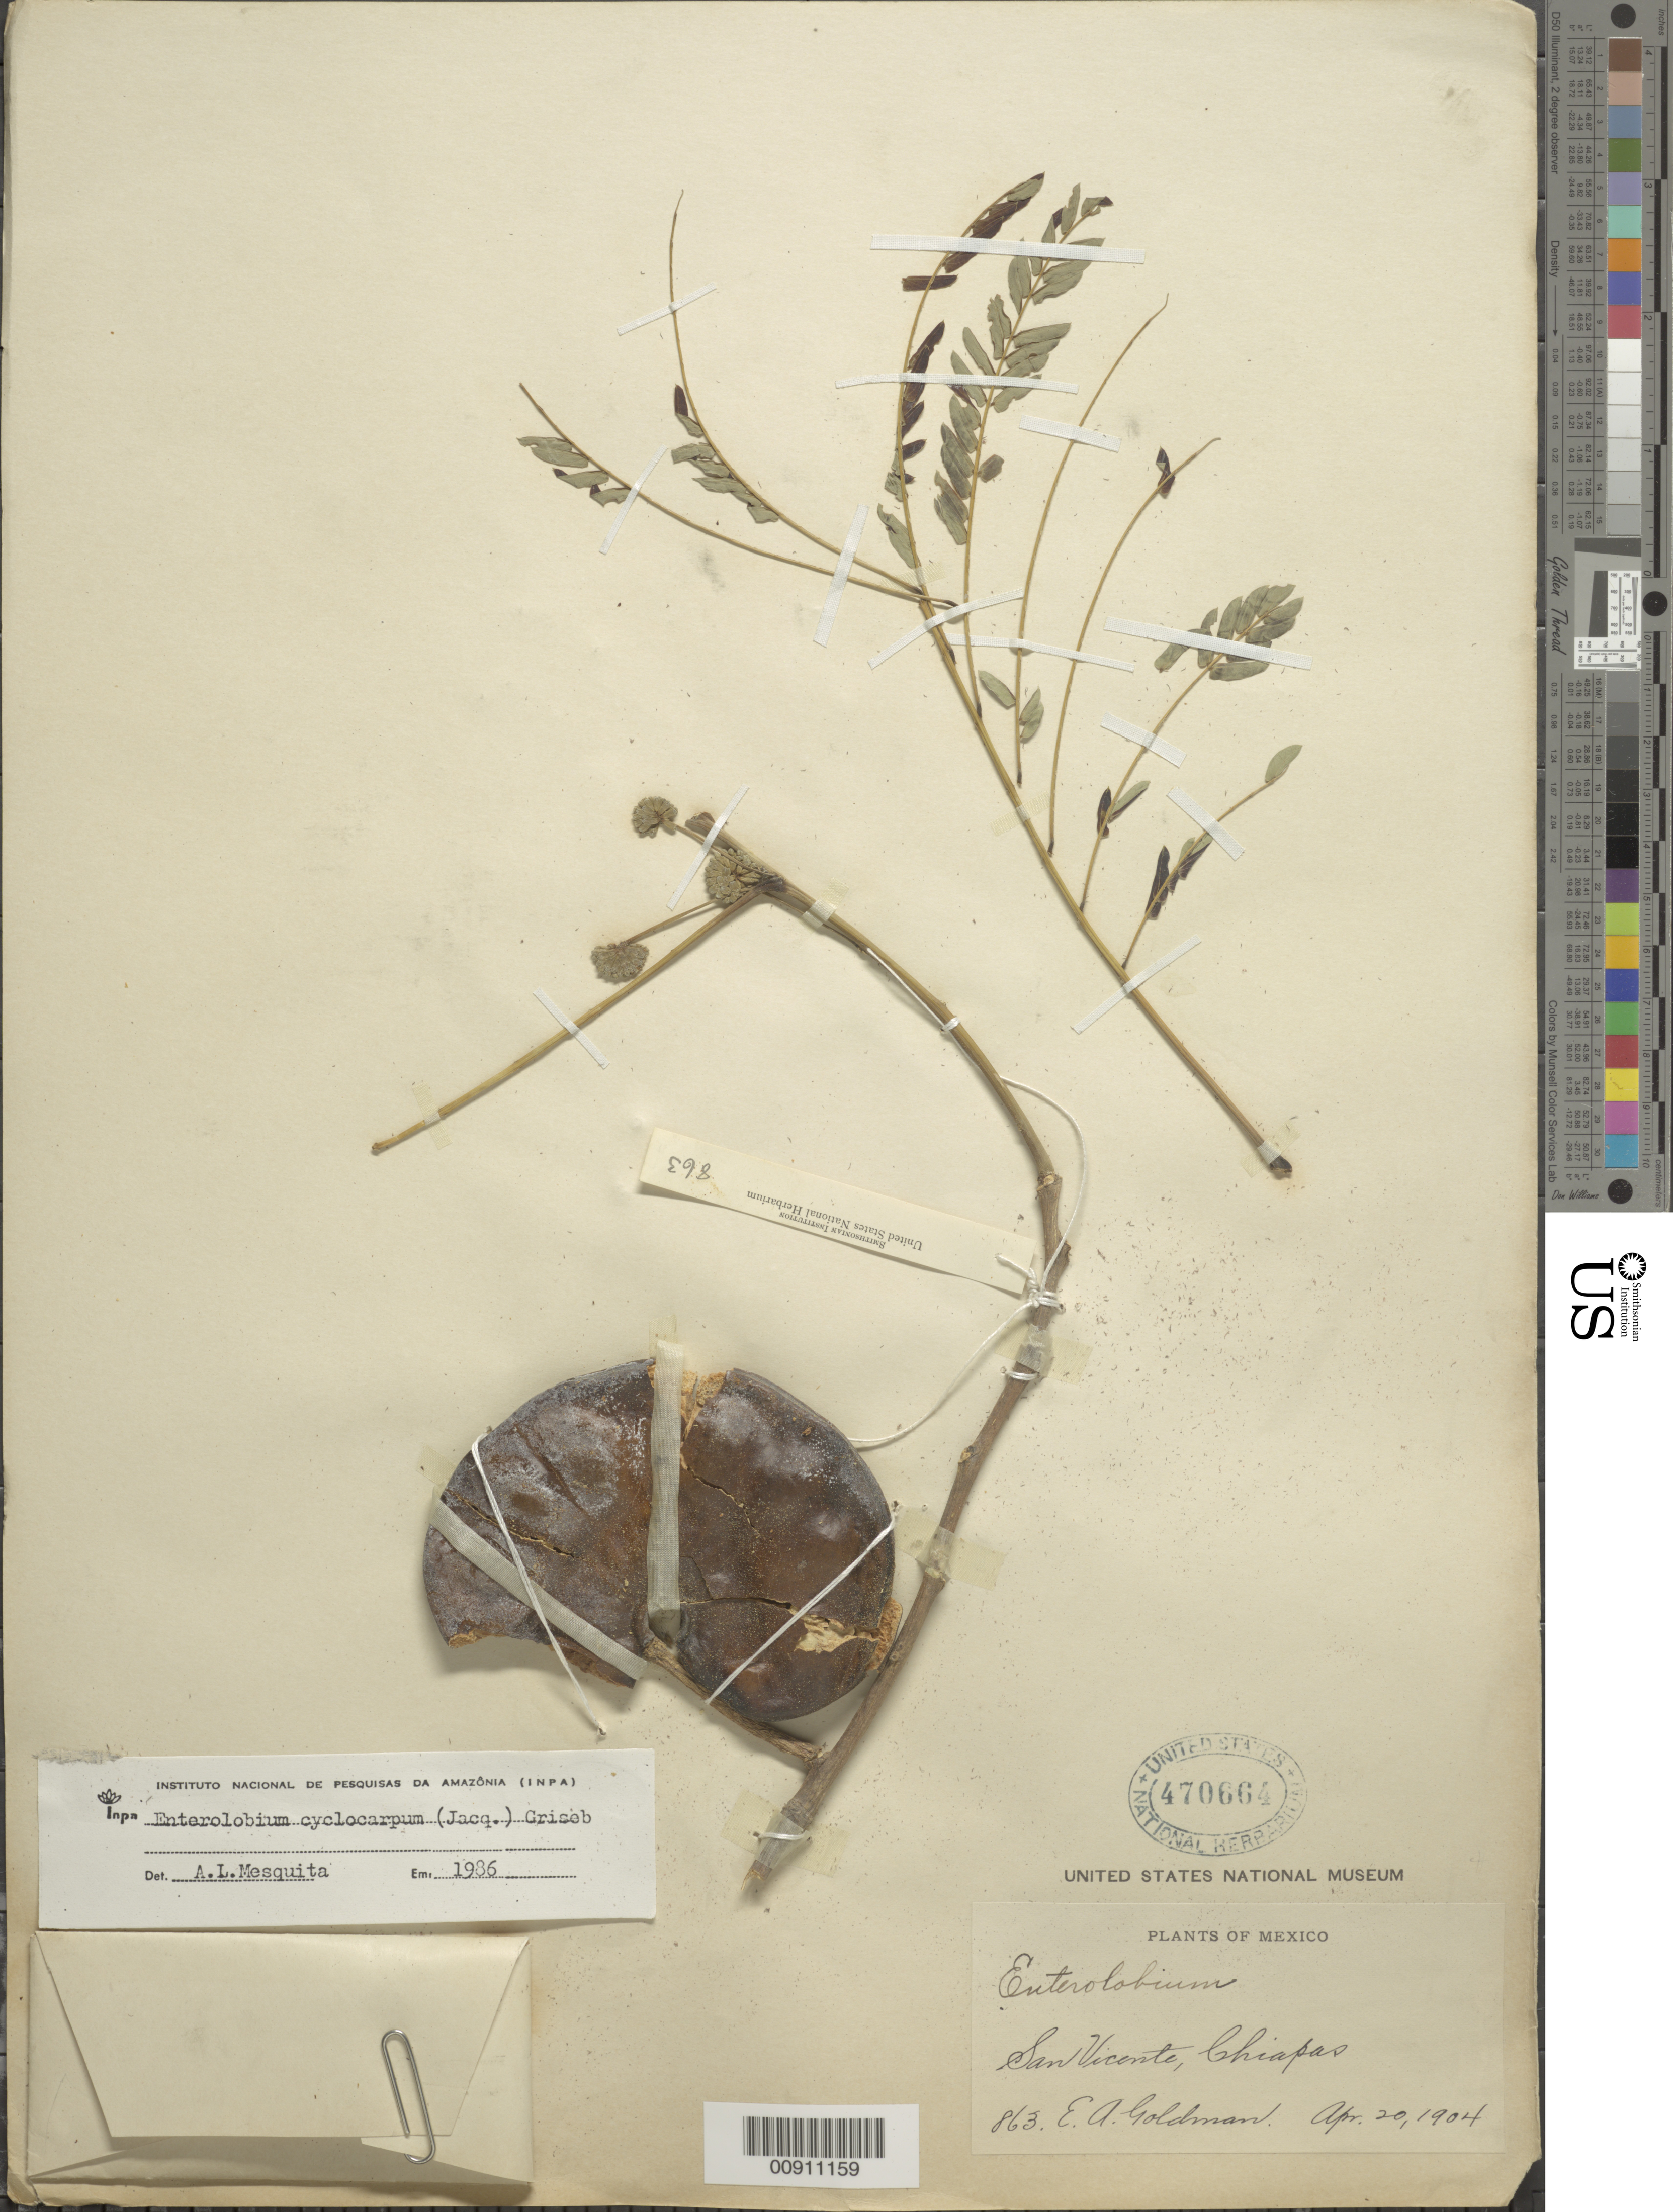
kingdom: Plantae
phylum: Tracheophyta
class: Magnoliopsida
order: Fabales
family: Fabaceae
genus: Enterolobium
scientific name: Enterolobium cyclocarpum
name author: (Jacq.) Griseb.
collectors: E. A. Goldman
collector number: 863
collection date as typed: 20 Apr 1904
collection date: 1904-04-20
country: Mexico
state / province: Chiapas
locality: San Vicente, Chiapas.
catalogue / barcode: US 470664